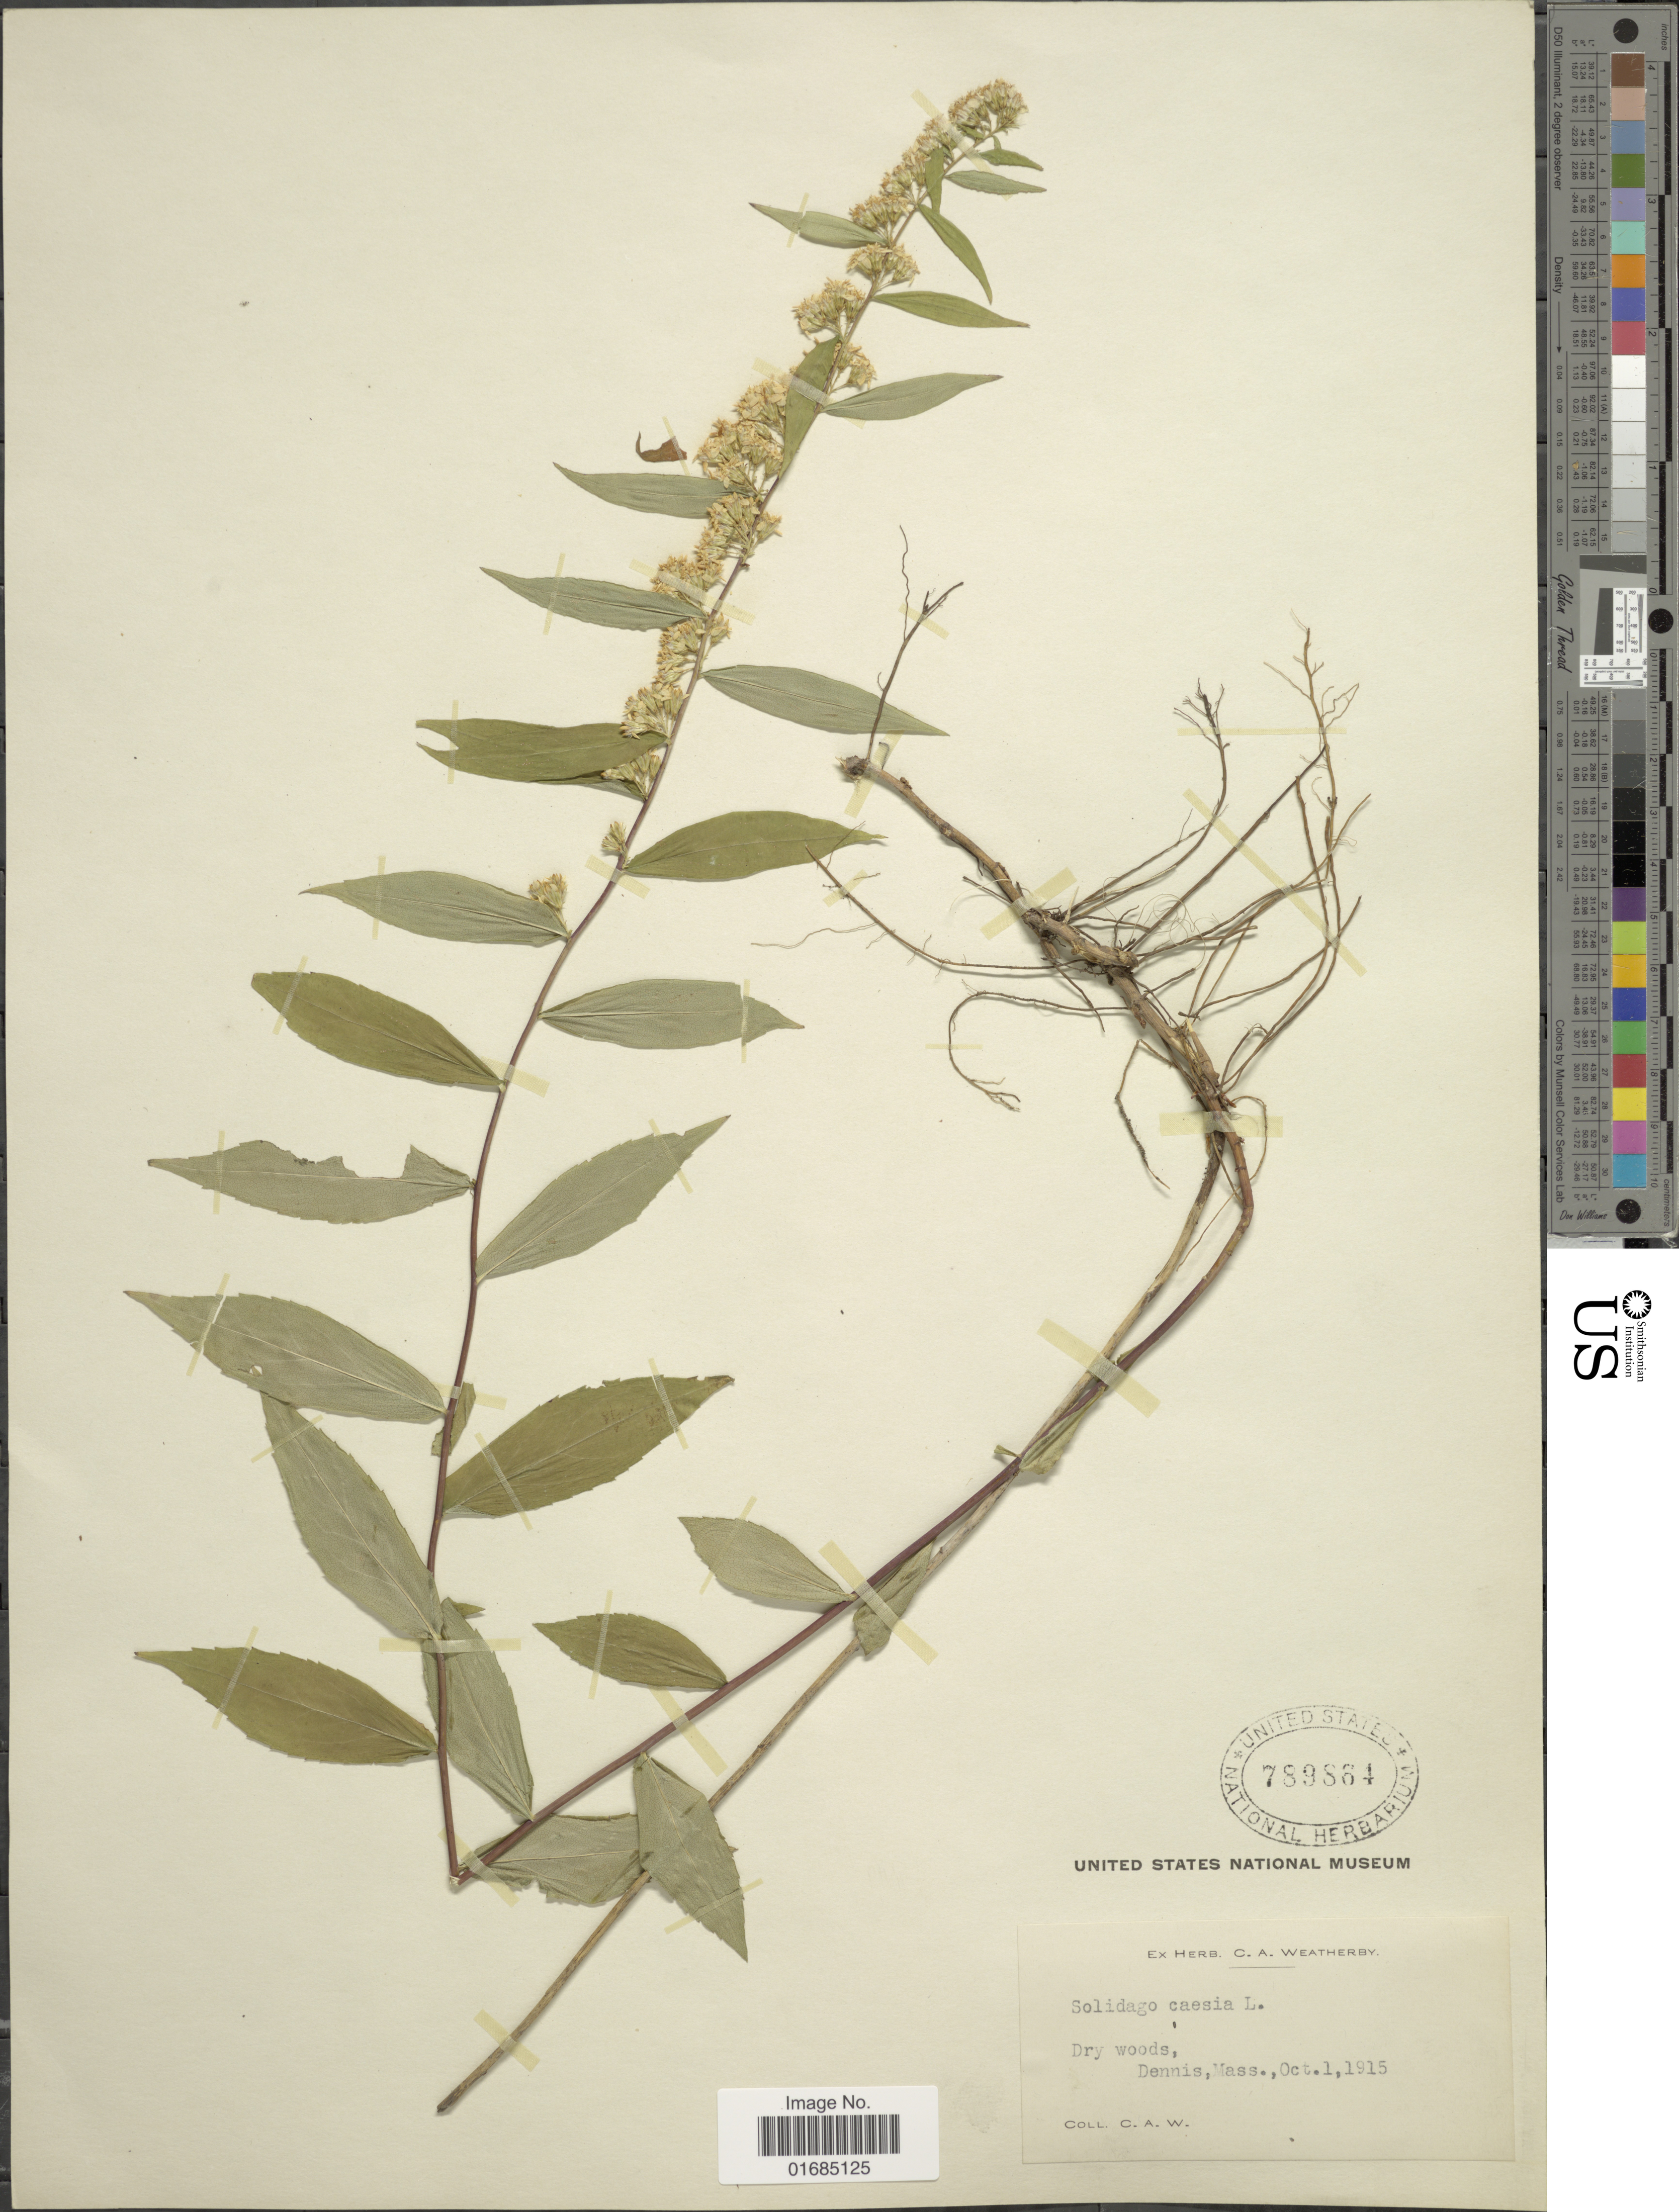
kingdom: Plantae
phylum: Tracheophyta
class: Magnoliopsida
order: Asterales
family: Asteraceae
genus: Solidago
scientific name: Solidago caesia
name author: L.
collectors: C. A. Weatherby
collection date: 1915-10-01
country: United States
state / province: Massachusetts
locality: Dennis, Mass.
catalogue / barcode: US 789864